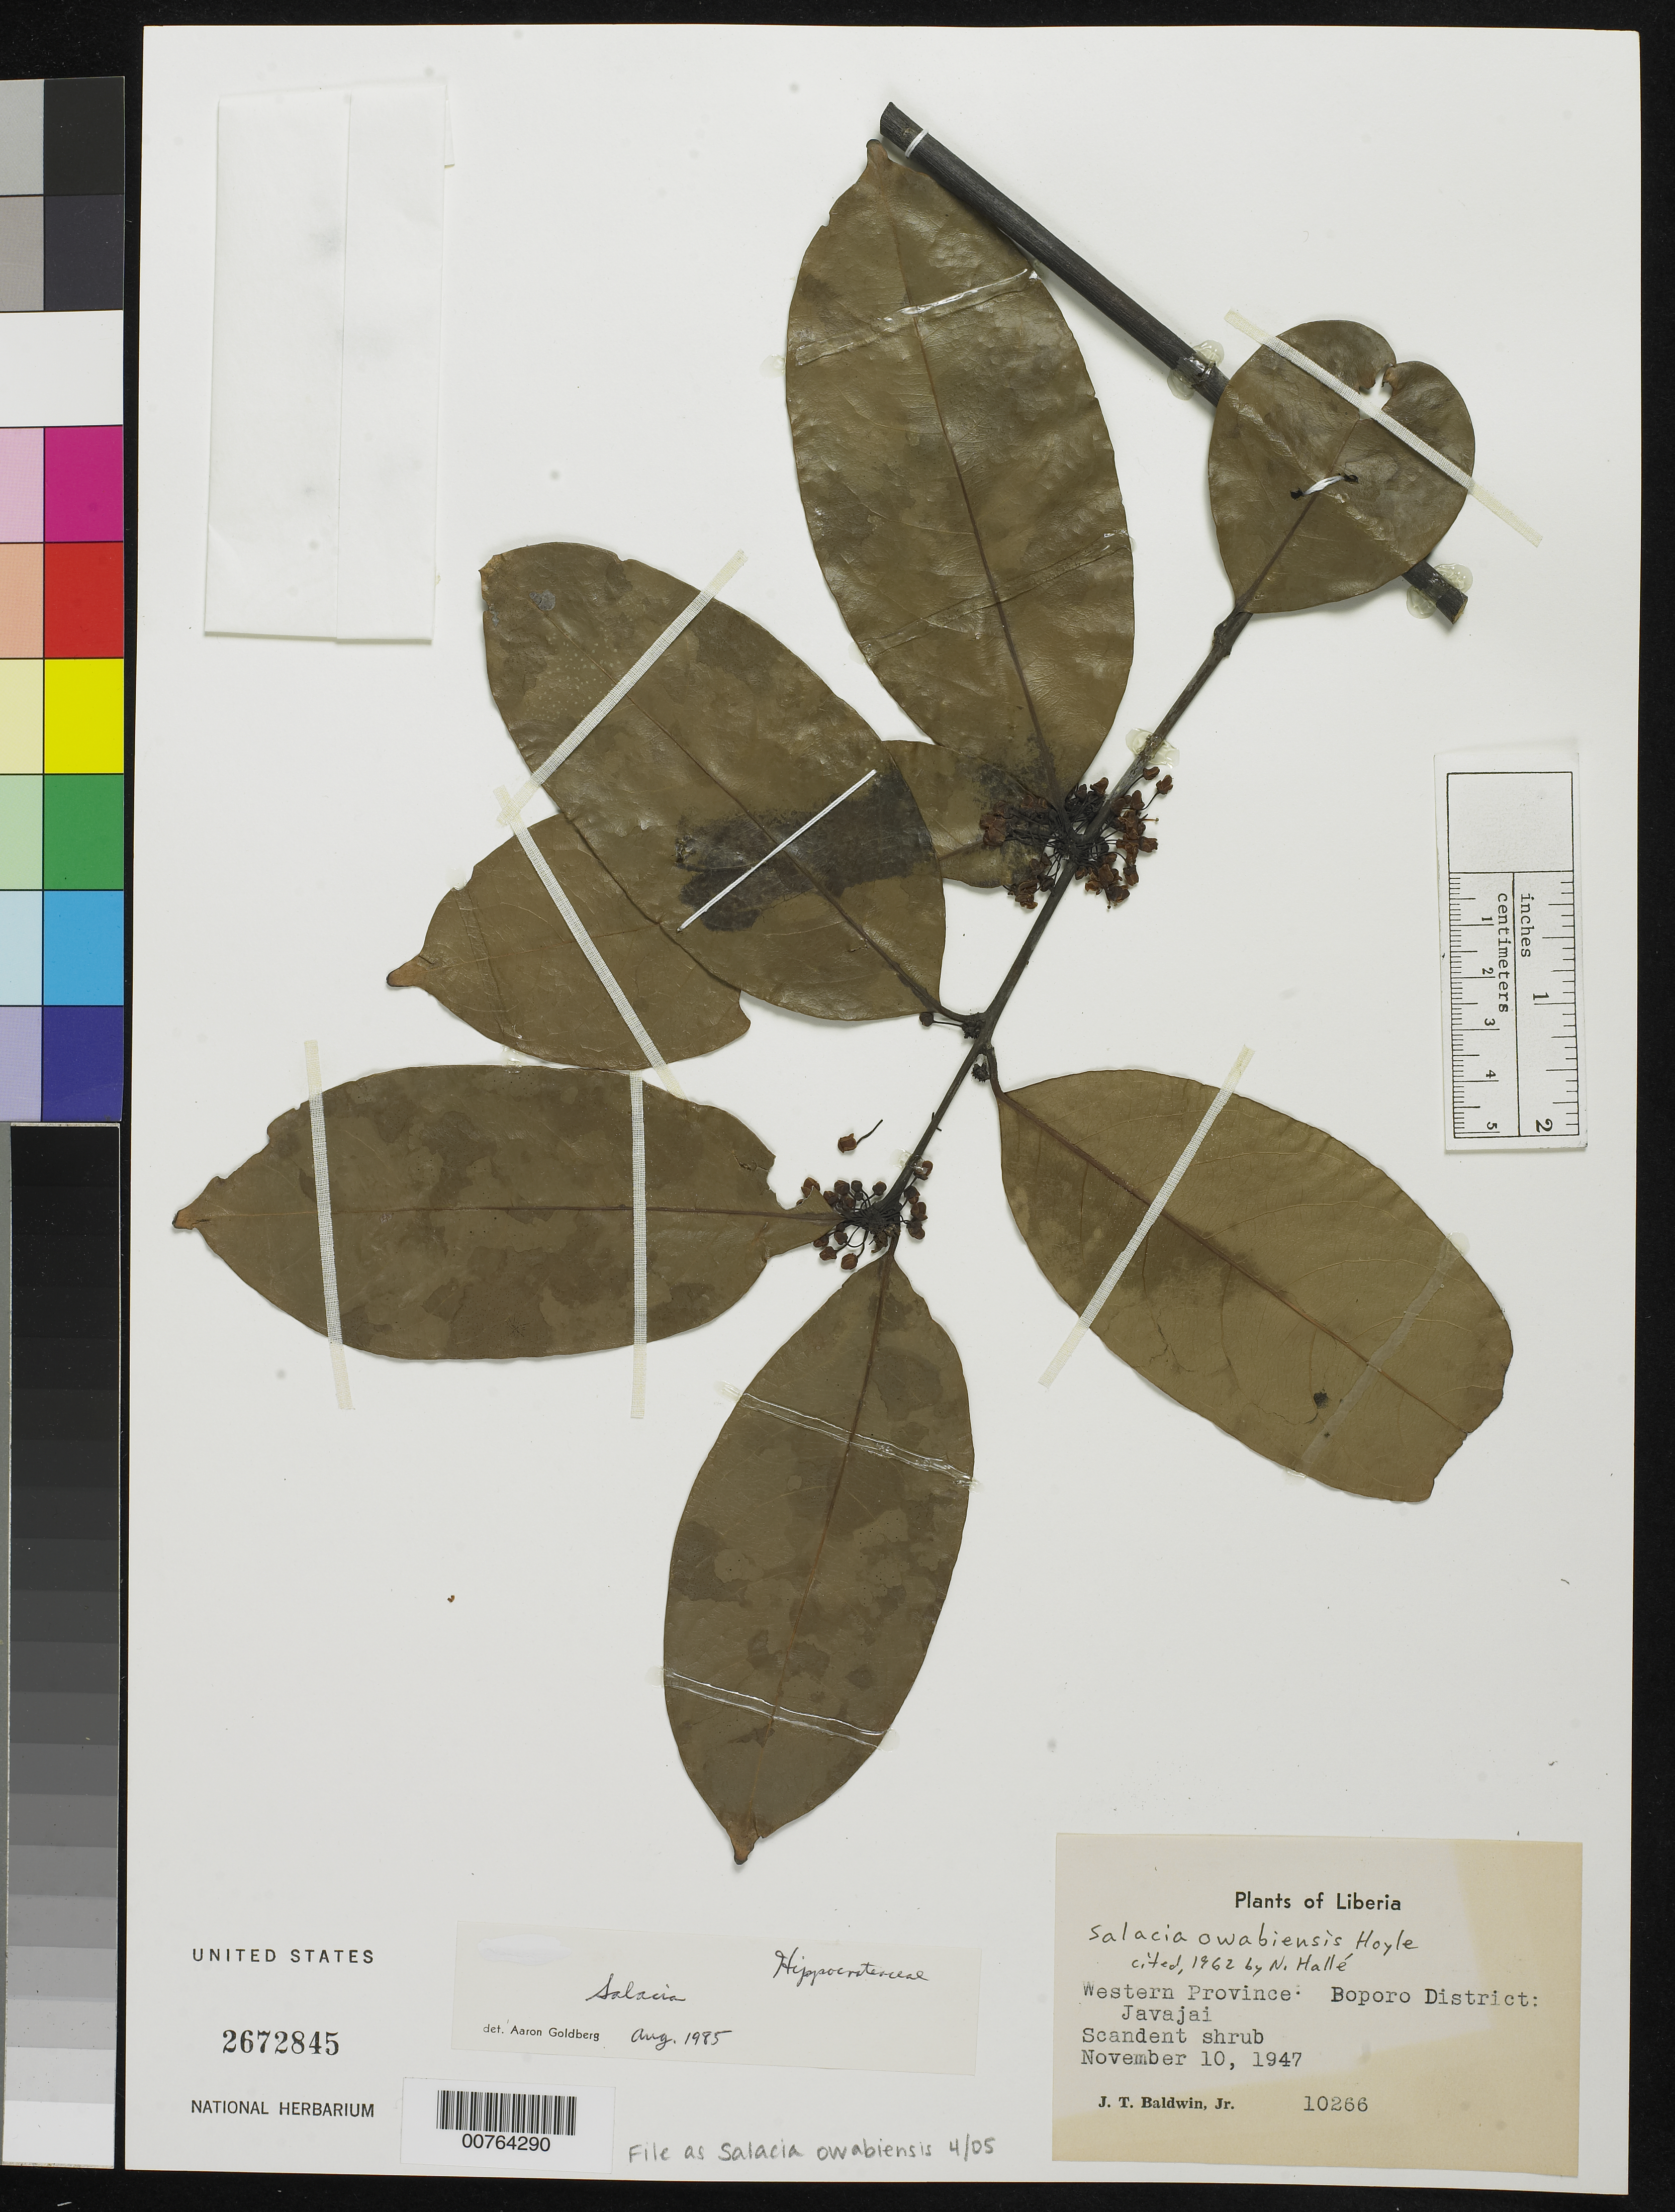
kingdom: Plantae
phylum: Tracheophyta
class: Magnoliopsida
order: Celastrales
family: Celastraceae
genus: Salacia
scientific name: Salacia owabiensis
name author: M.D. Hoyle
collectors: J. T. Baldwin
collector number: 10266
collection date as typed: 10 Nov 1947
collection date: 1947-11-10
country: Liberia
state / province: Gbarpolu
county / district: Bopolu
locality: Western Province: Boporo District: Javajai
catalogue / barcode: US 2672845